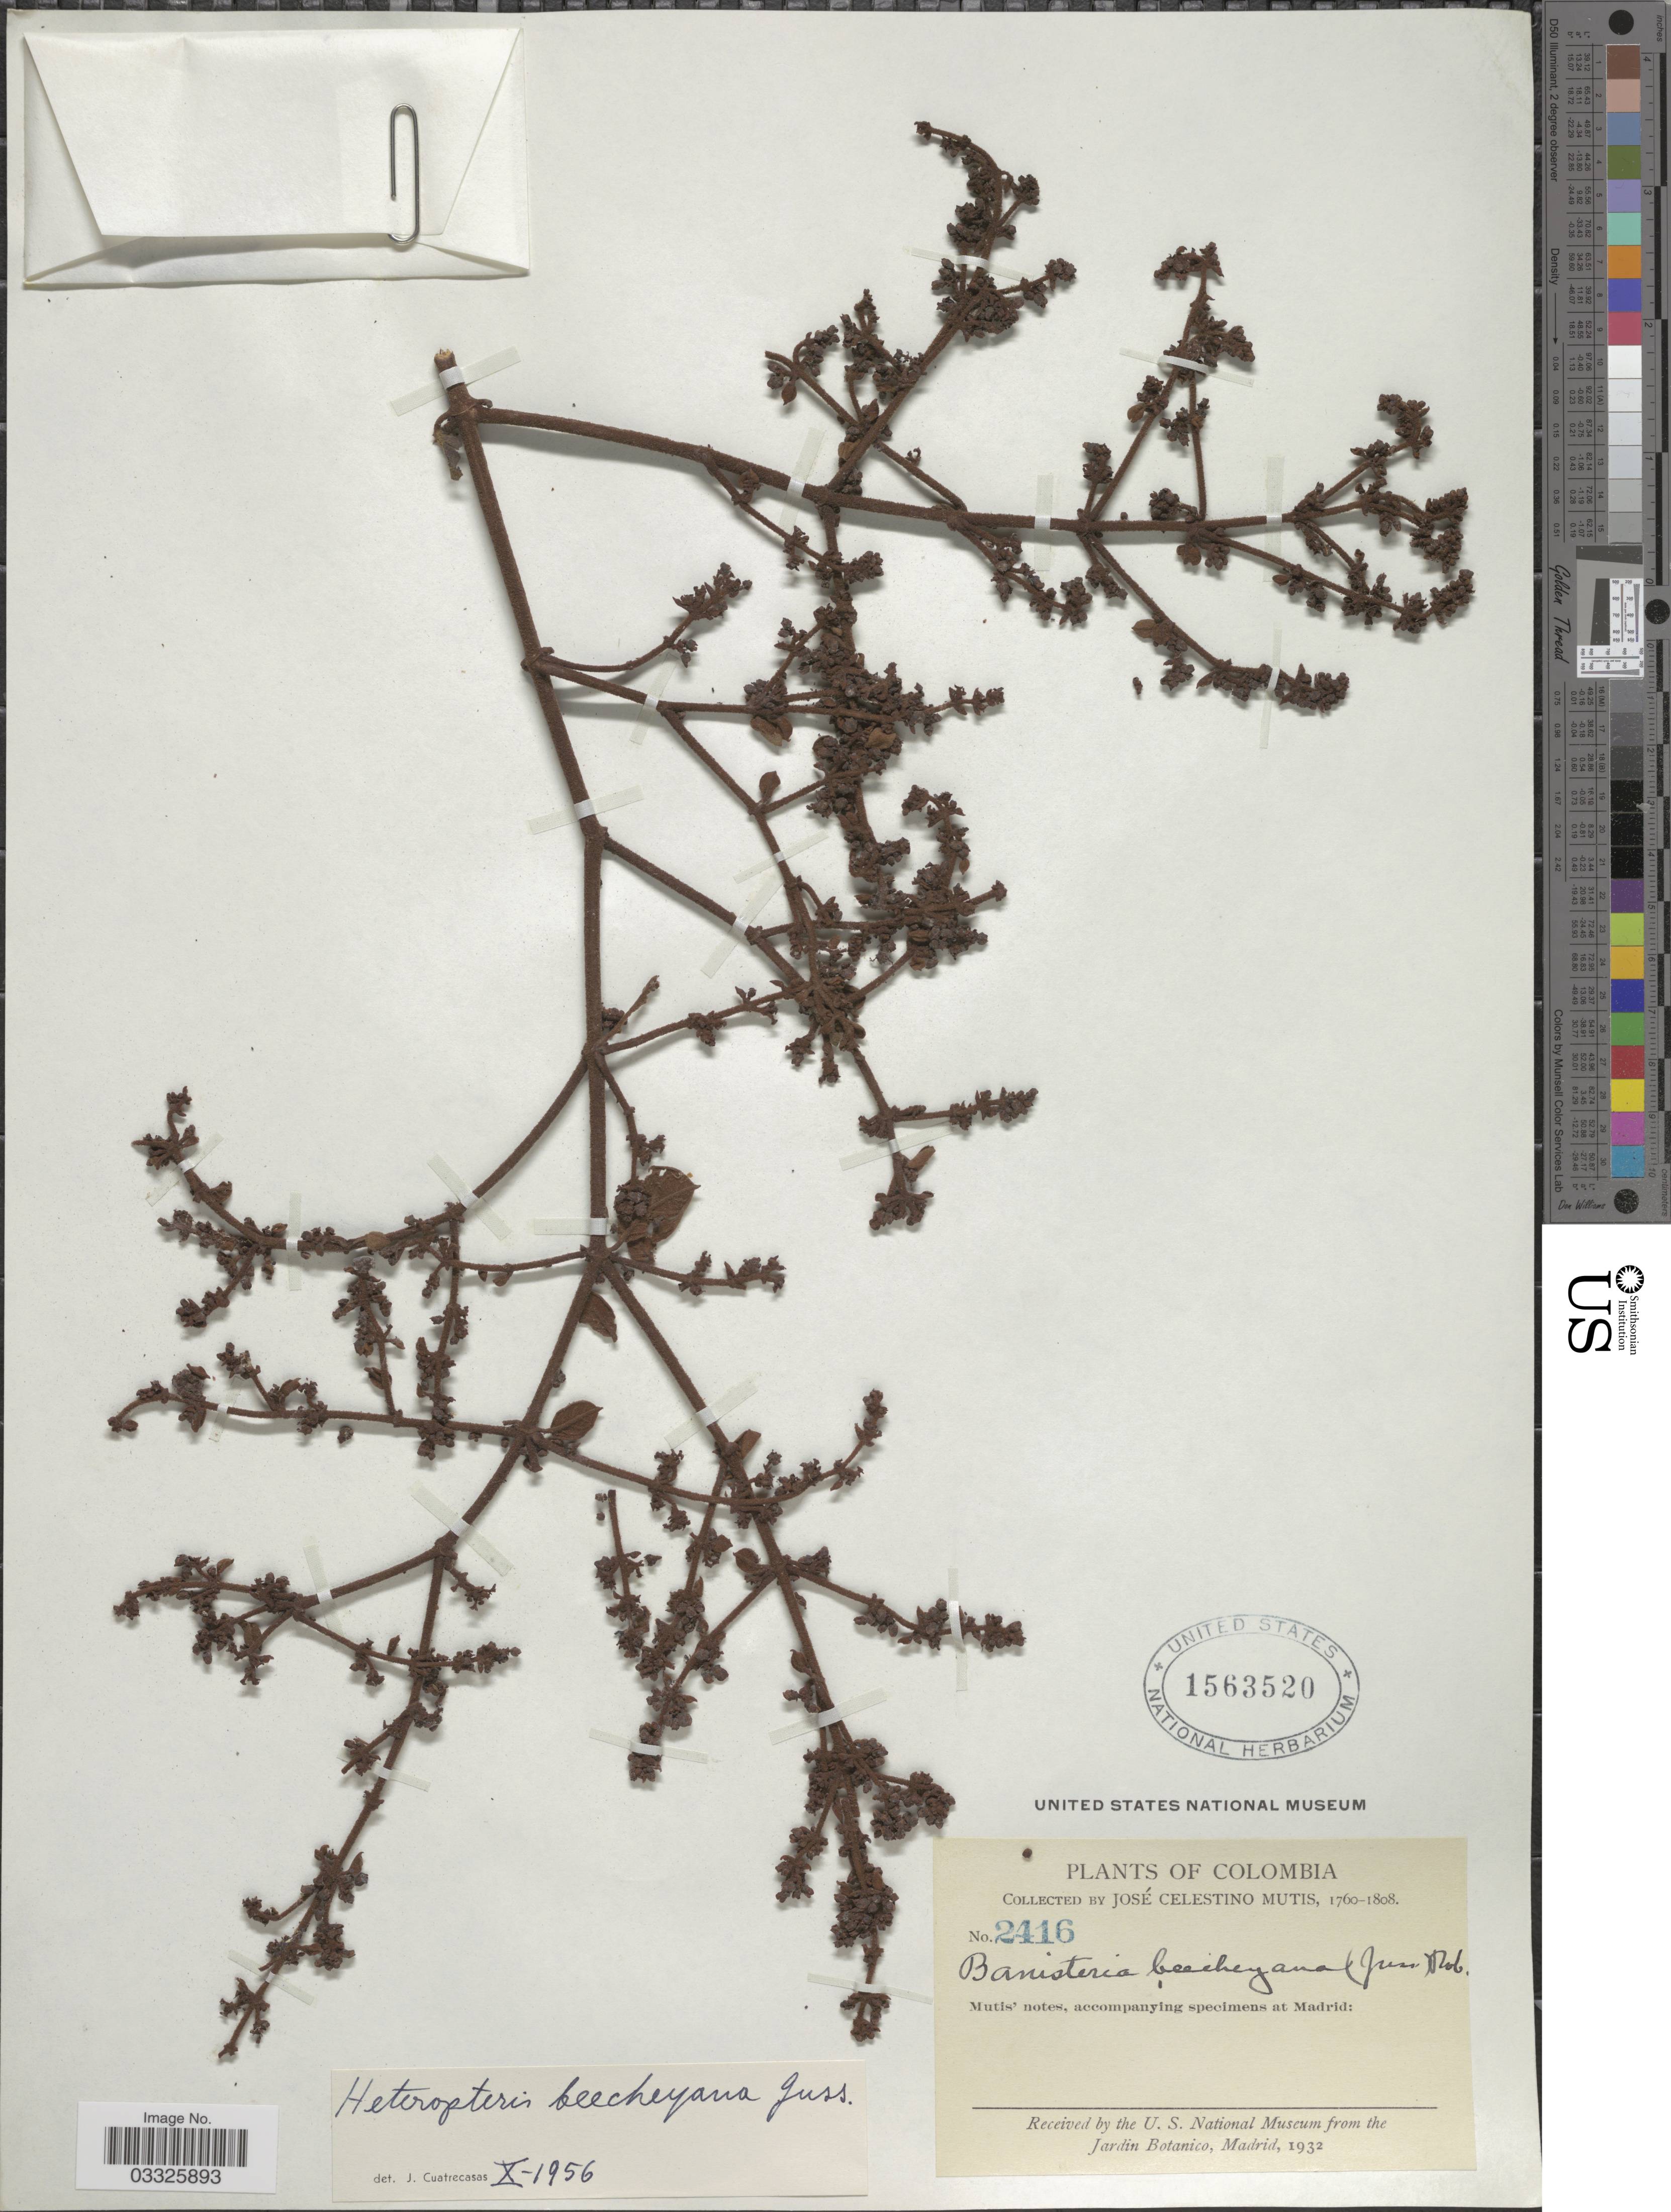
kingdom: Plantae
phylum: Tracheophyta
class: Magnoliopsida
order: Malpighiales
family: Malpighiaceae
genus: Heteropterys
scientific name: Heteropterys beecheyana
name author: A. Juss.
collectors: J. C. B. Mutis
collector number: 2416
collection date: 1760/1808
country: Colombia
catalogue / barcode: US 1563520